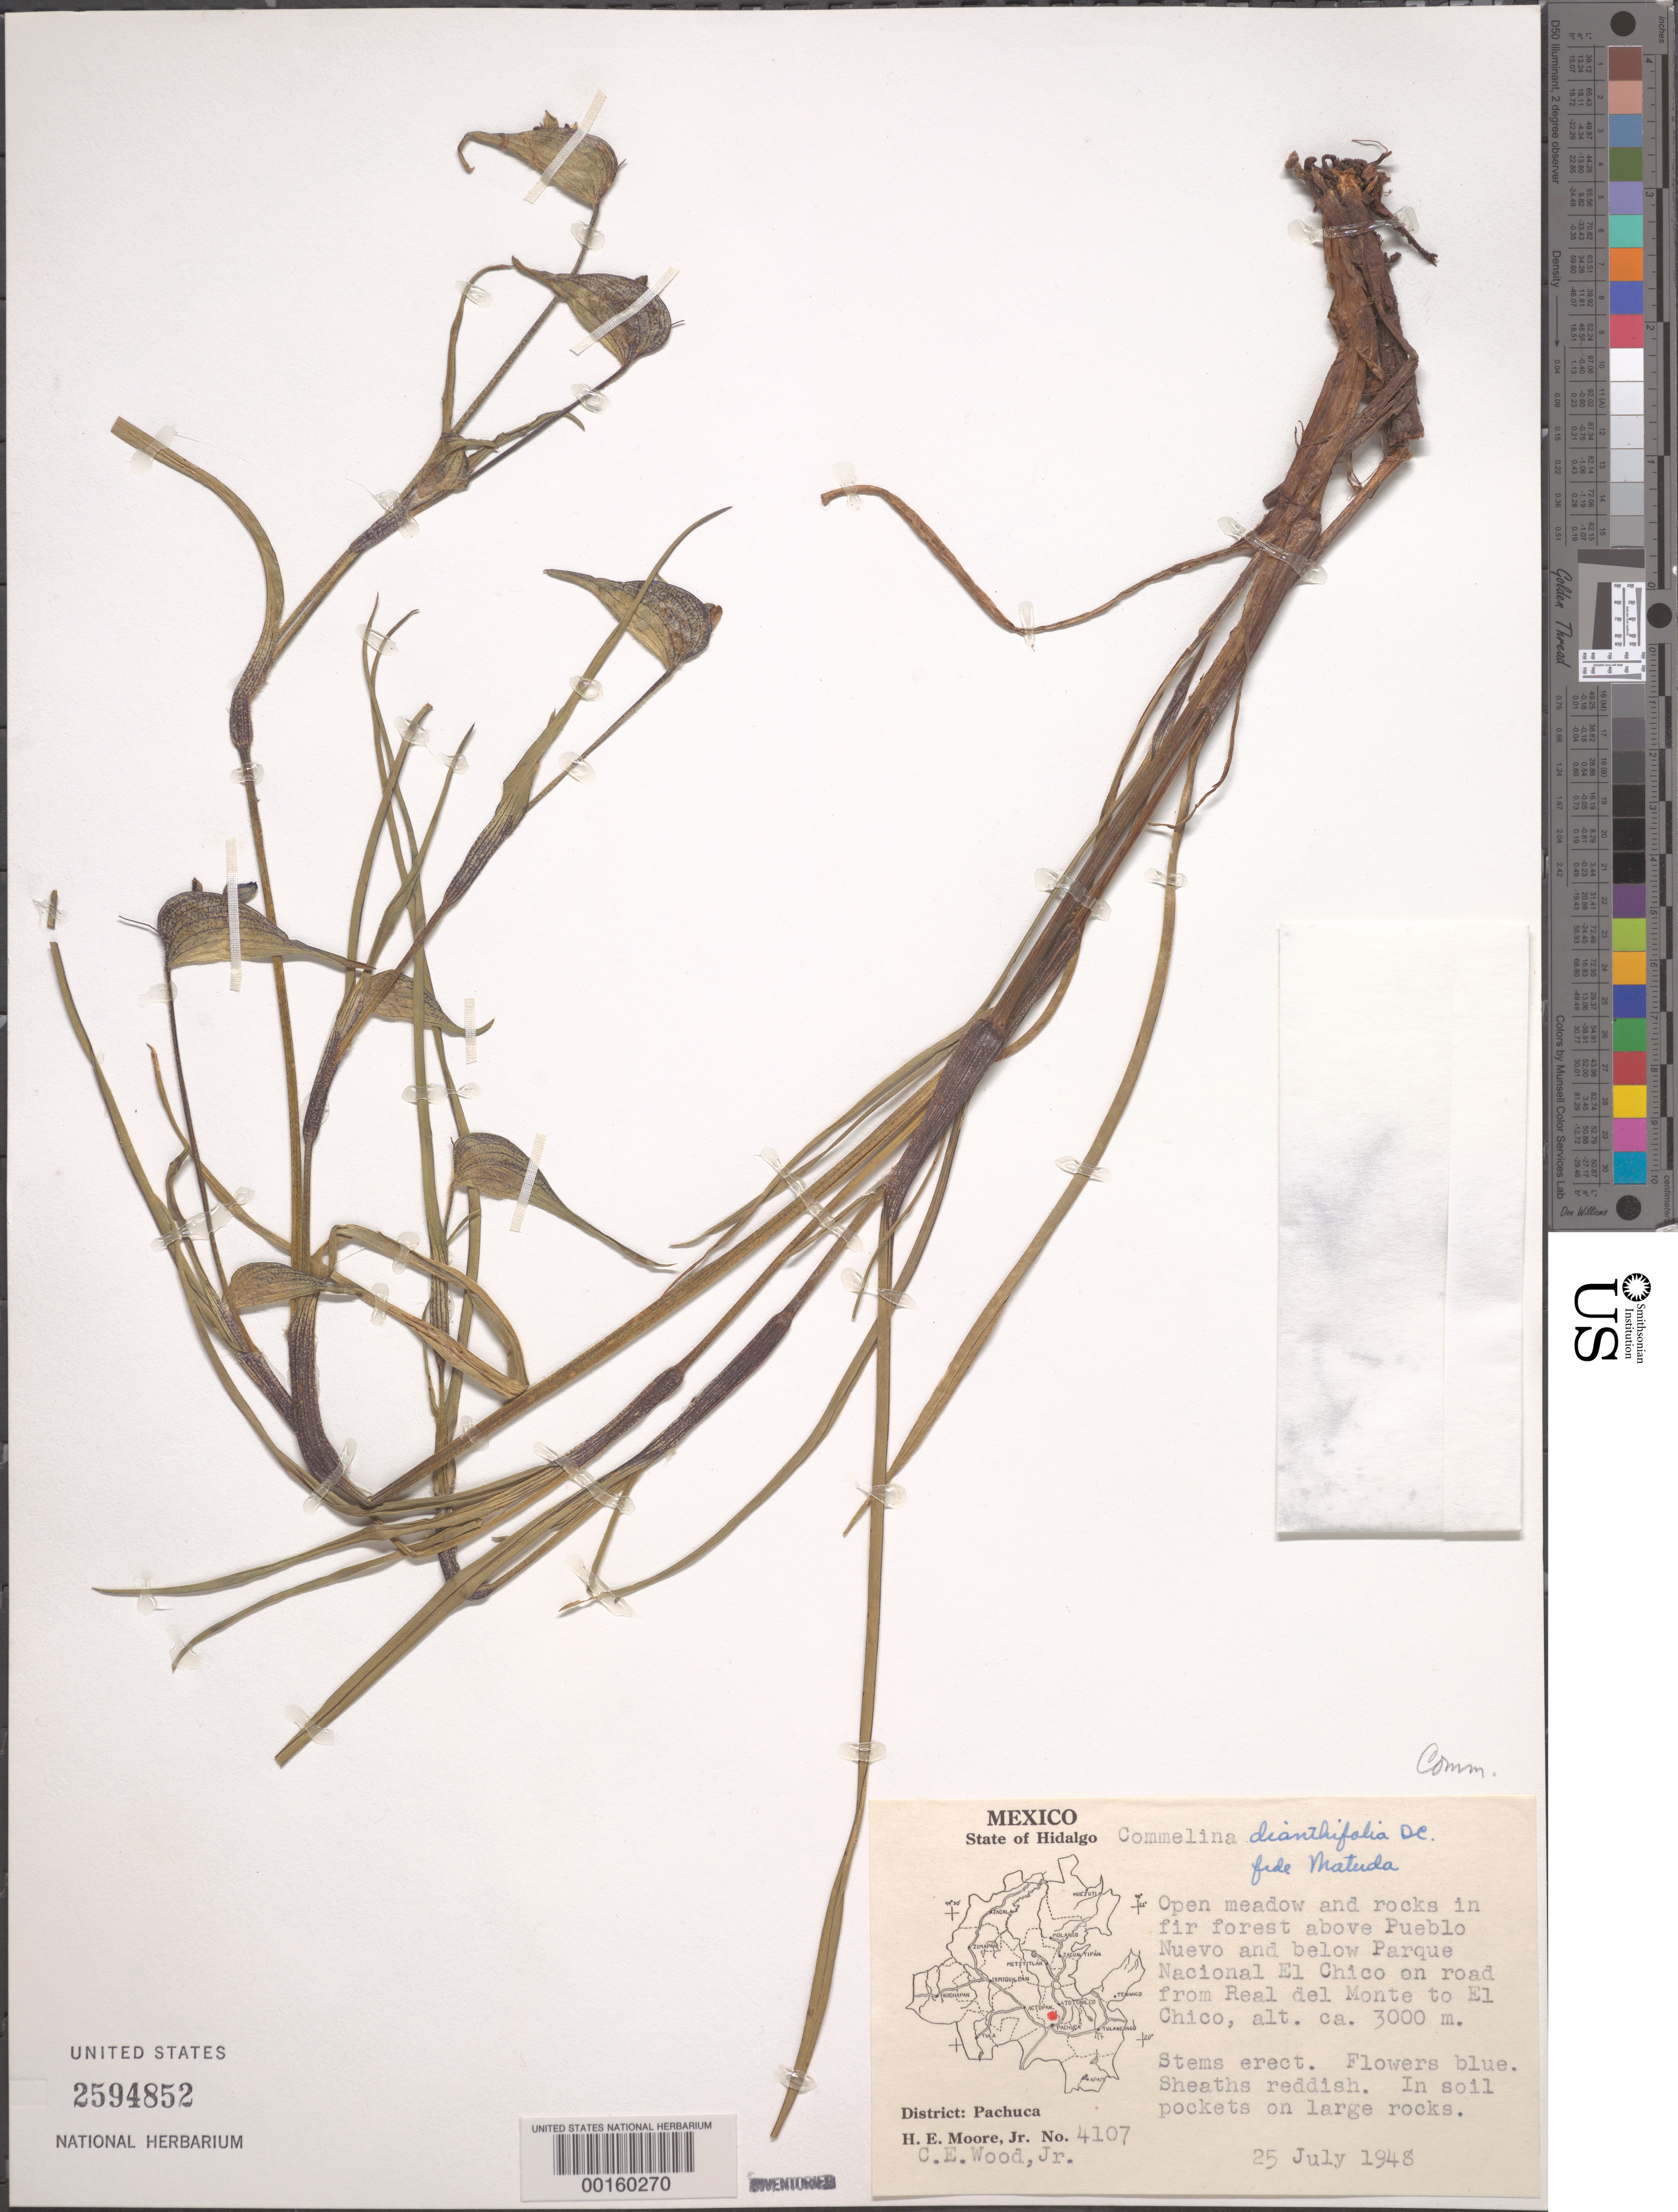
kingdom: Plantae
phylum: Tracheophyta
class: Liliopsida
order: Commelinales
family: Commelinaceae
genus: Commelina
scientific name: Commelina dianthifolia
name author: Redouté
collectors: C. E. Wood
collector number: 4107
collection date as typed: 25 Jul 1948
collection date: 1948-07-25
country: Mexico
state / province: Hidalgo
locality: Above Pueblo Nuevo & below Parque Nacional El Chico on rd from Real del Monte to El Chico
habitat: Open rock meadow, rock soil pockets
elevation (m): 3000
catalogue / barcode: US 2594852